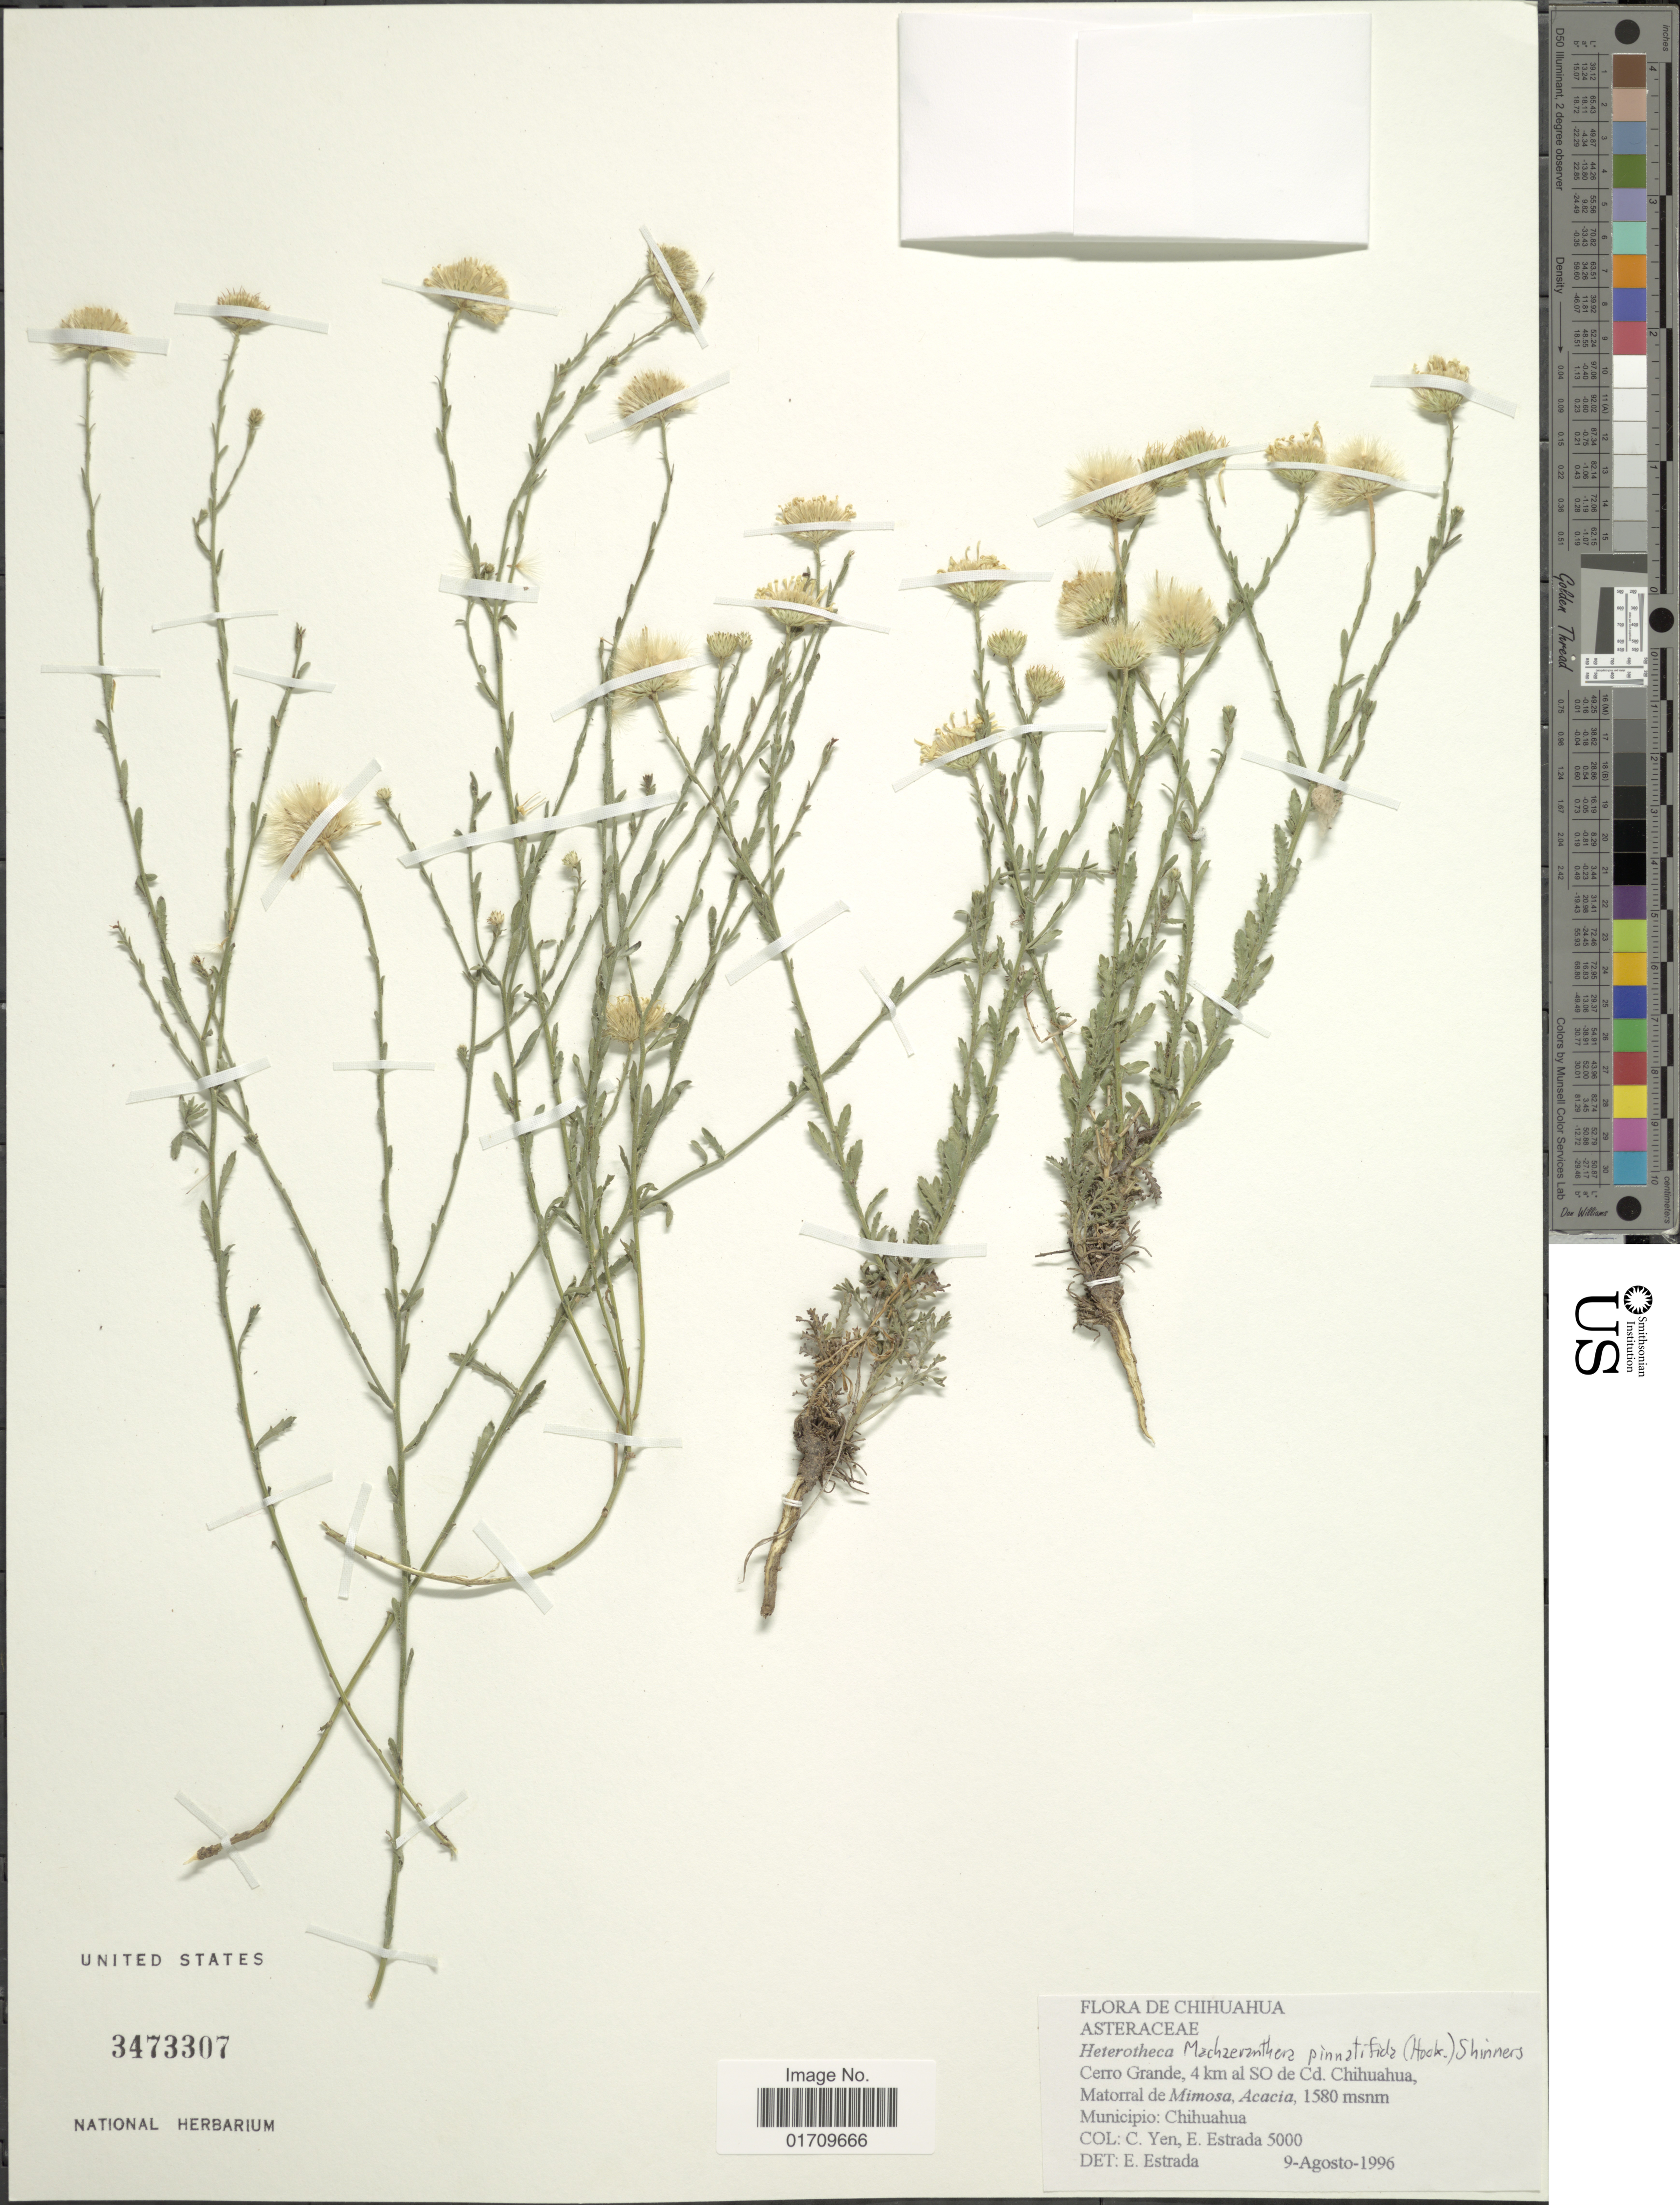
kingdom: Plantae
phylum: Tracheophyta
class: Magnoliopsida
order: Asterales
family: Asteraceae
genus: Machaeranthera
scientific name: Machaeranthera pinnatifida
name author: (Hook.) Shinners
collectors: C. Yen & E. Estrada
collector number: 5000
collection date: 1996-08-09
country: Mexico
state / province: Chihuahua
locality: CerroGRande, 4 km al SO de Cd. Chihuahua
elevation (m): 1580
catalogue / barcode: US 3473307